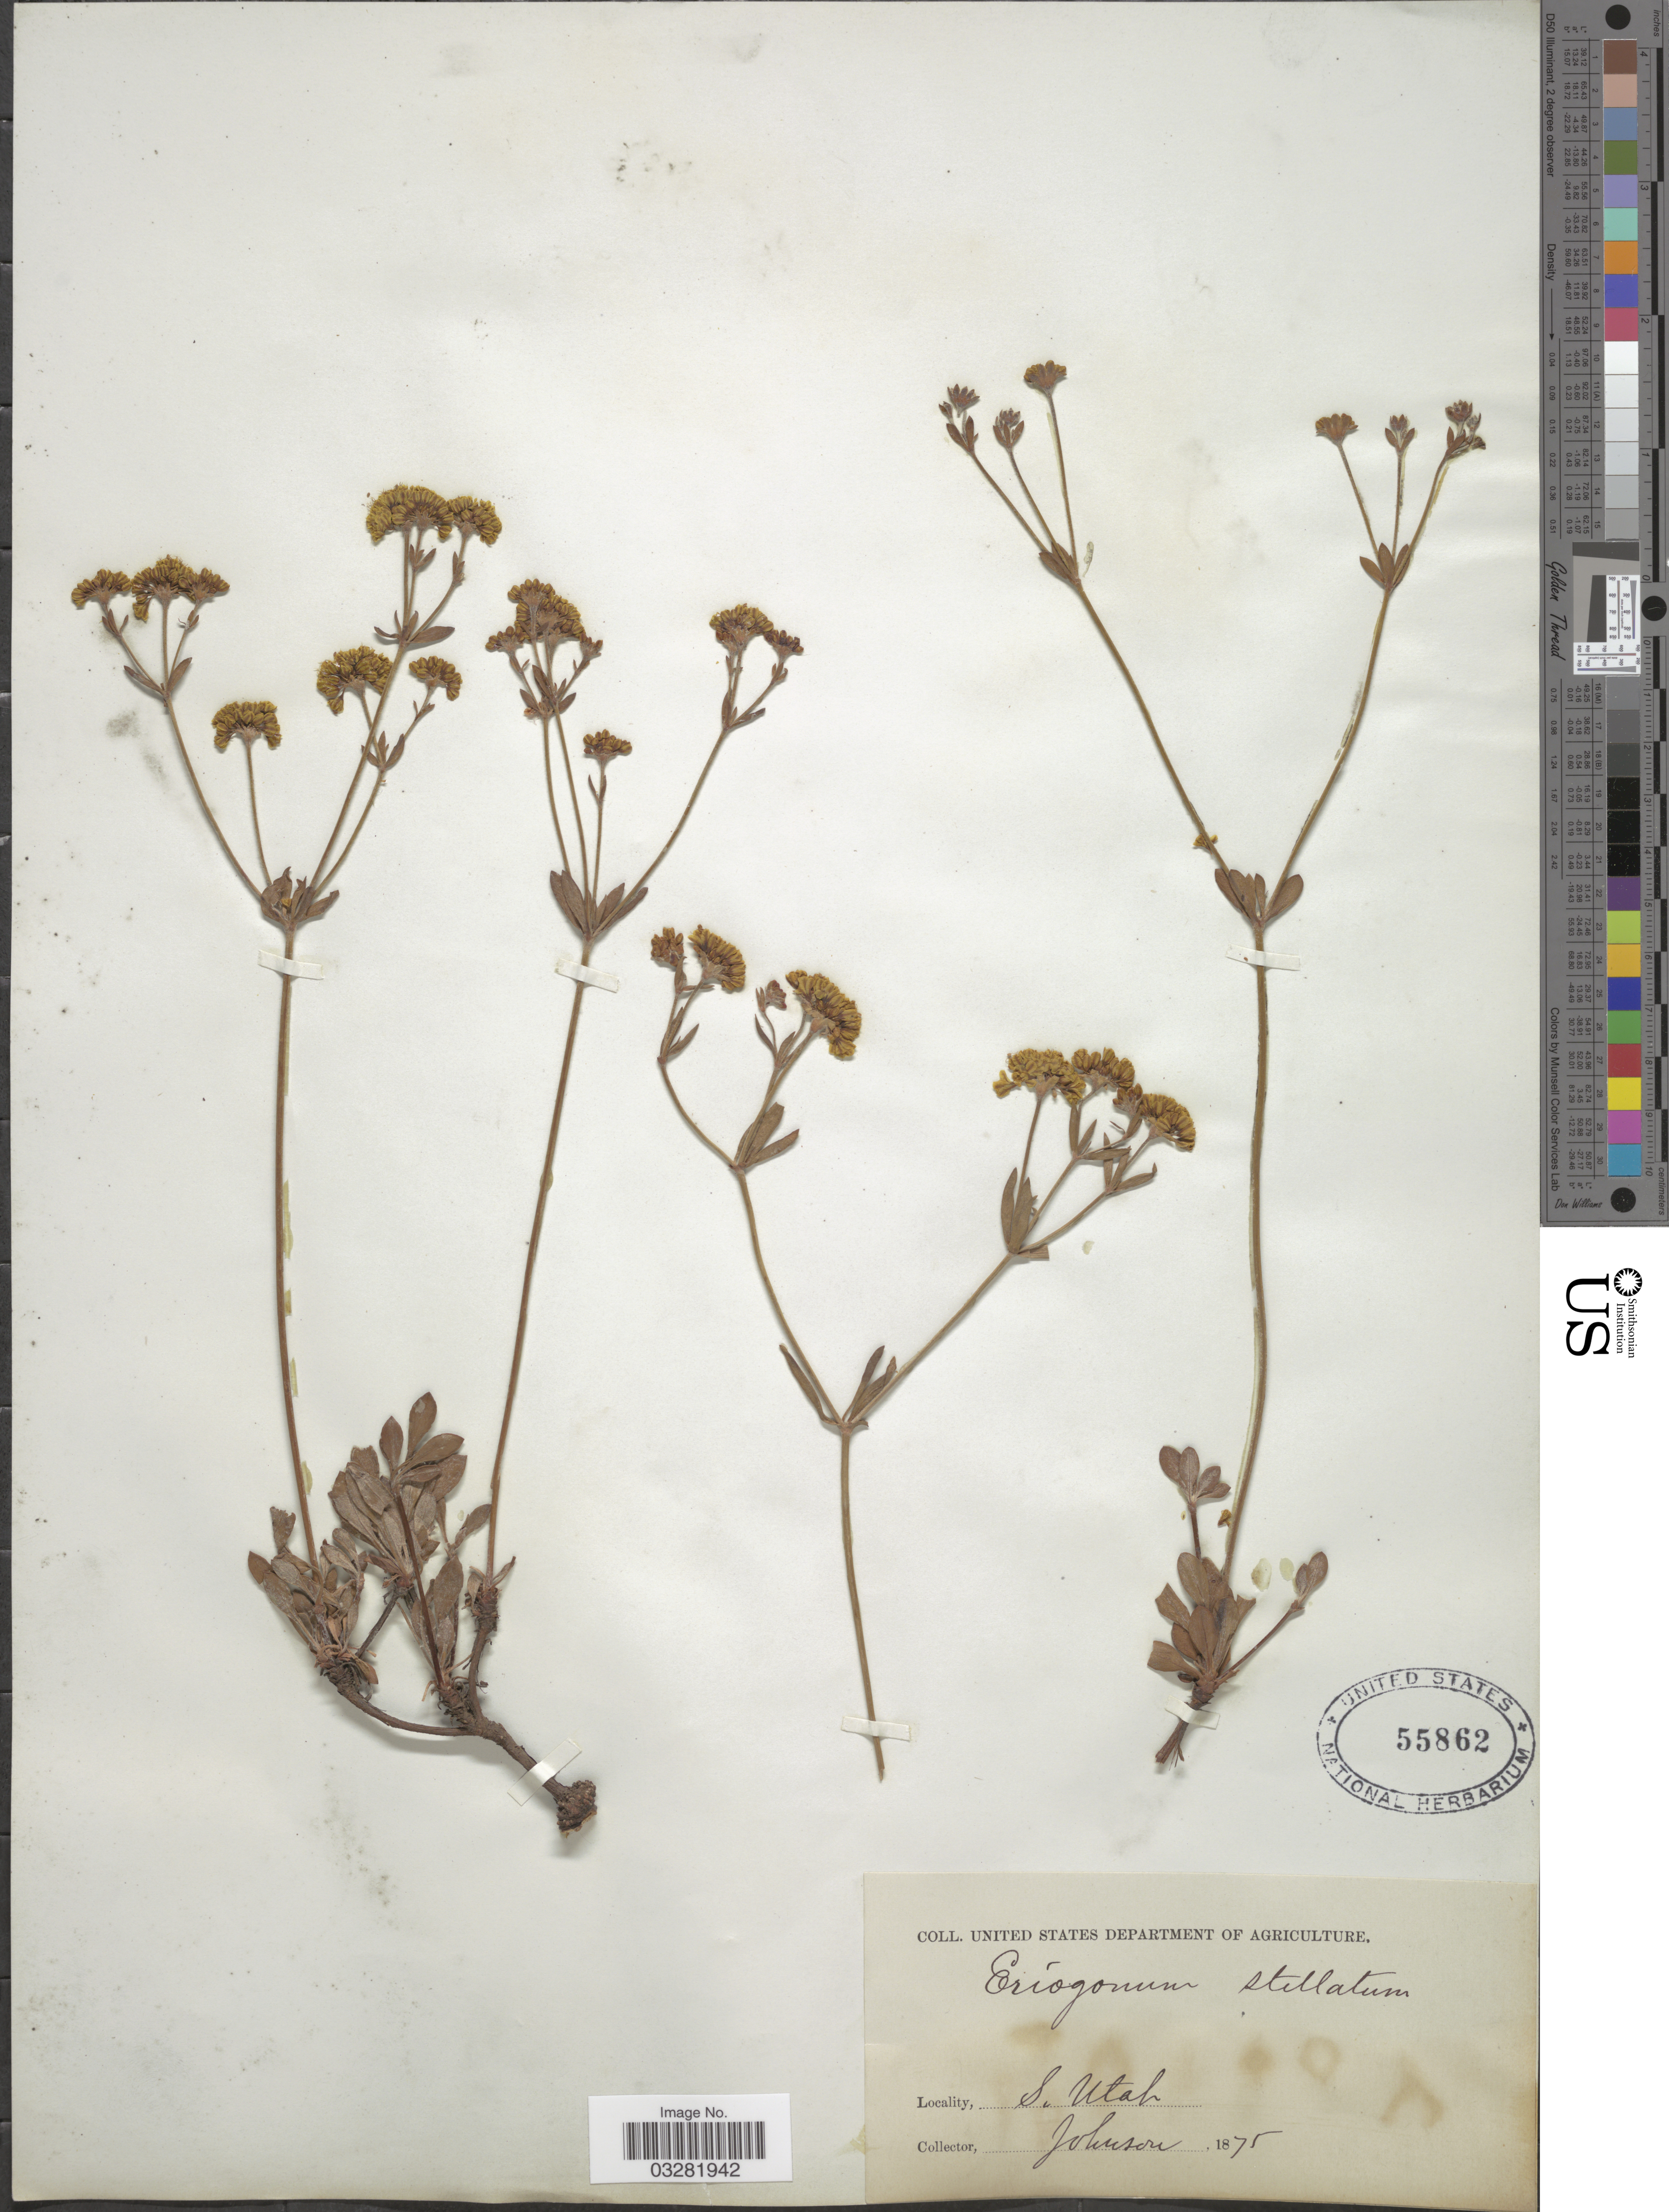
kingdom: Plantae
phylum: Tracheophyta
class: Magnoliopsida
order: Caryophyllales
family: Polygonaceae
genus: Eriogonum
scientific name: Eriogonum umbellatum var. subaridum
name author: S. Stokes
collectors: -- Johnson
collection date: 1875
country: United States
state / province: Utah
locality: S. Utah.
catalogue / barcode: US 55862